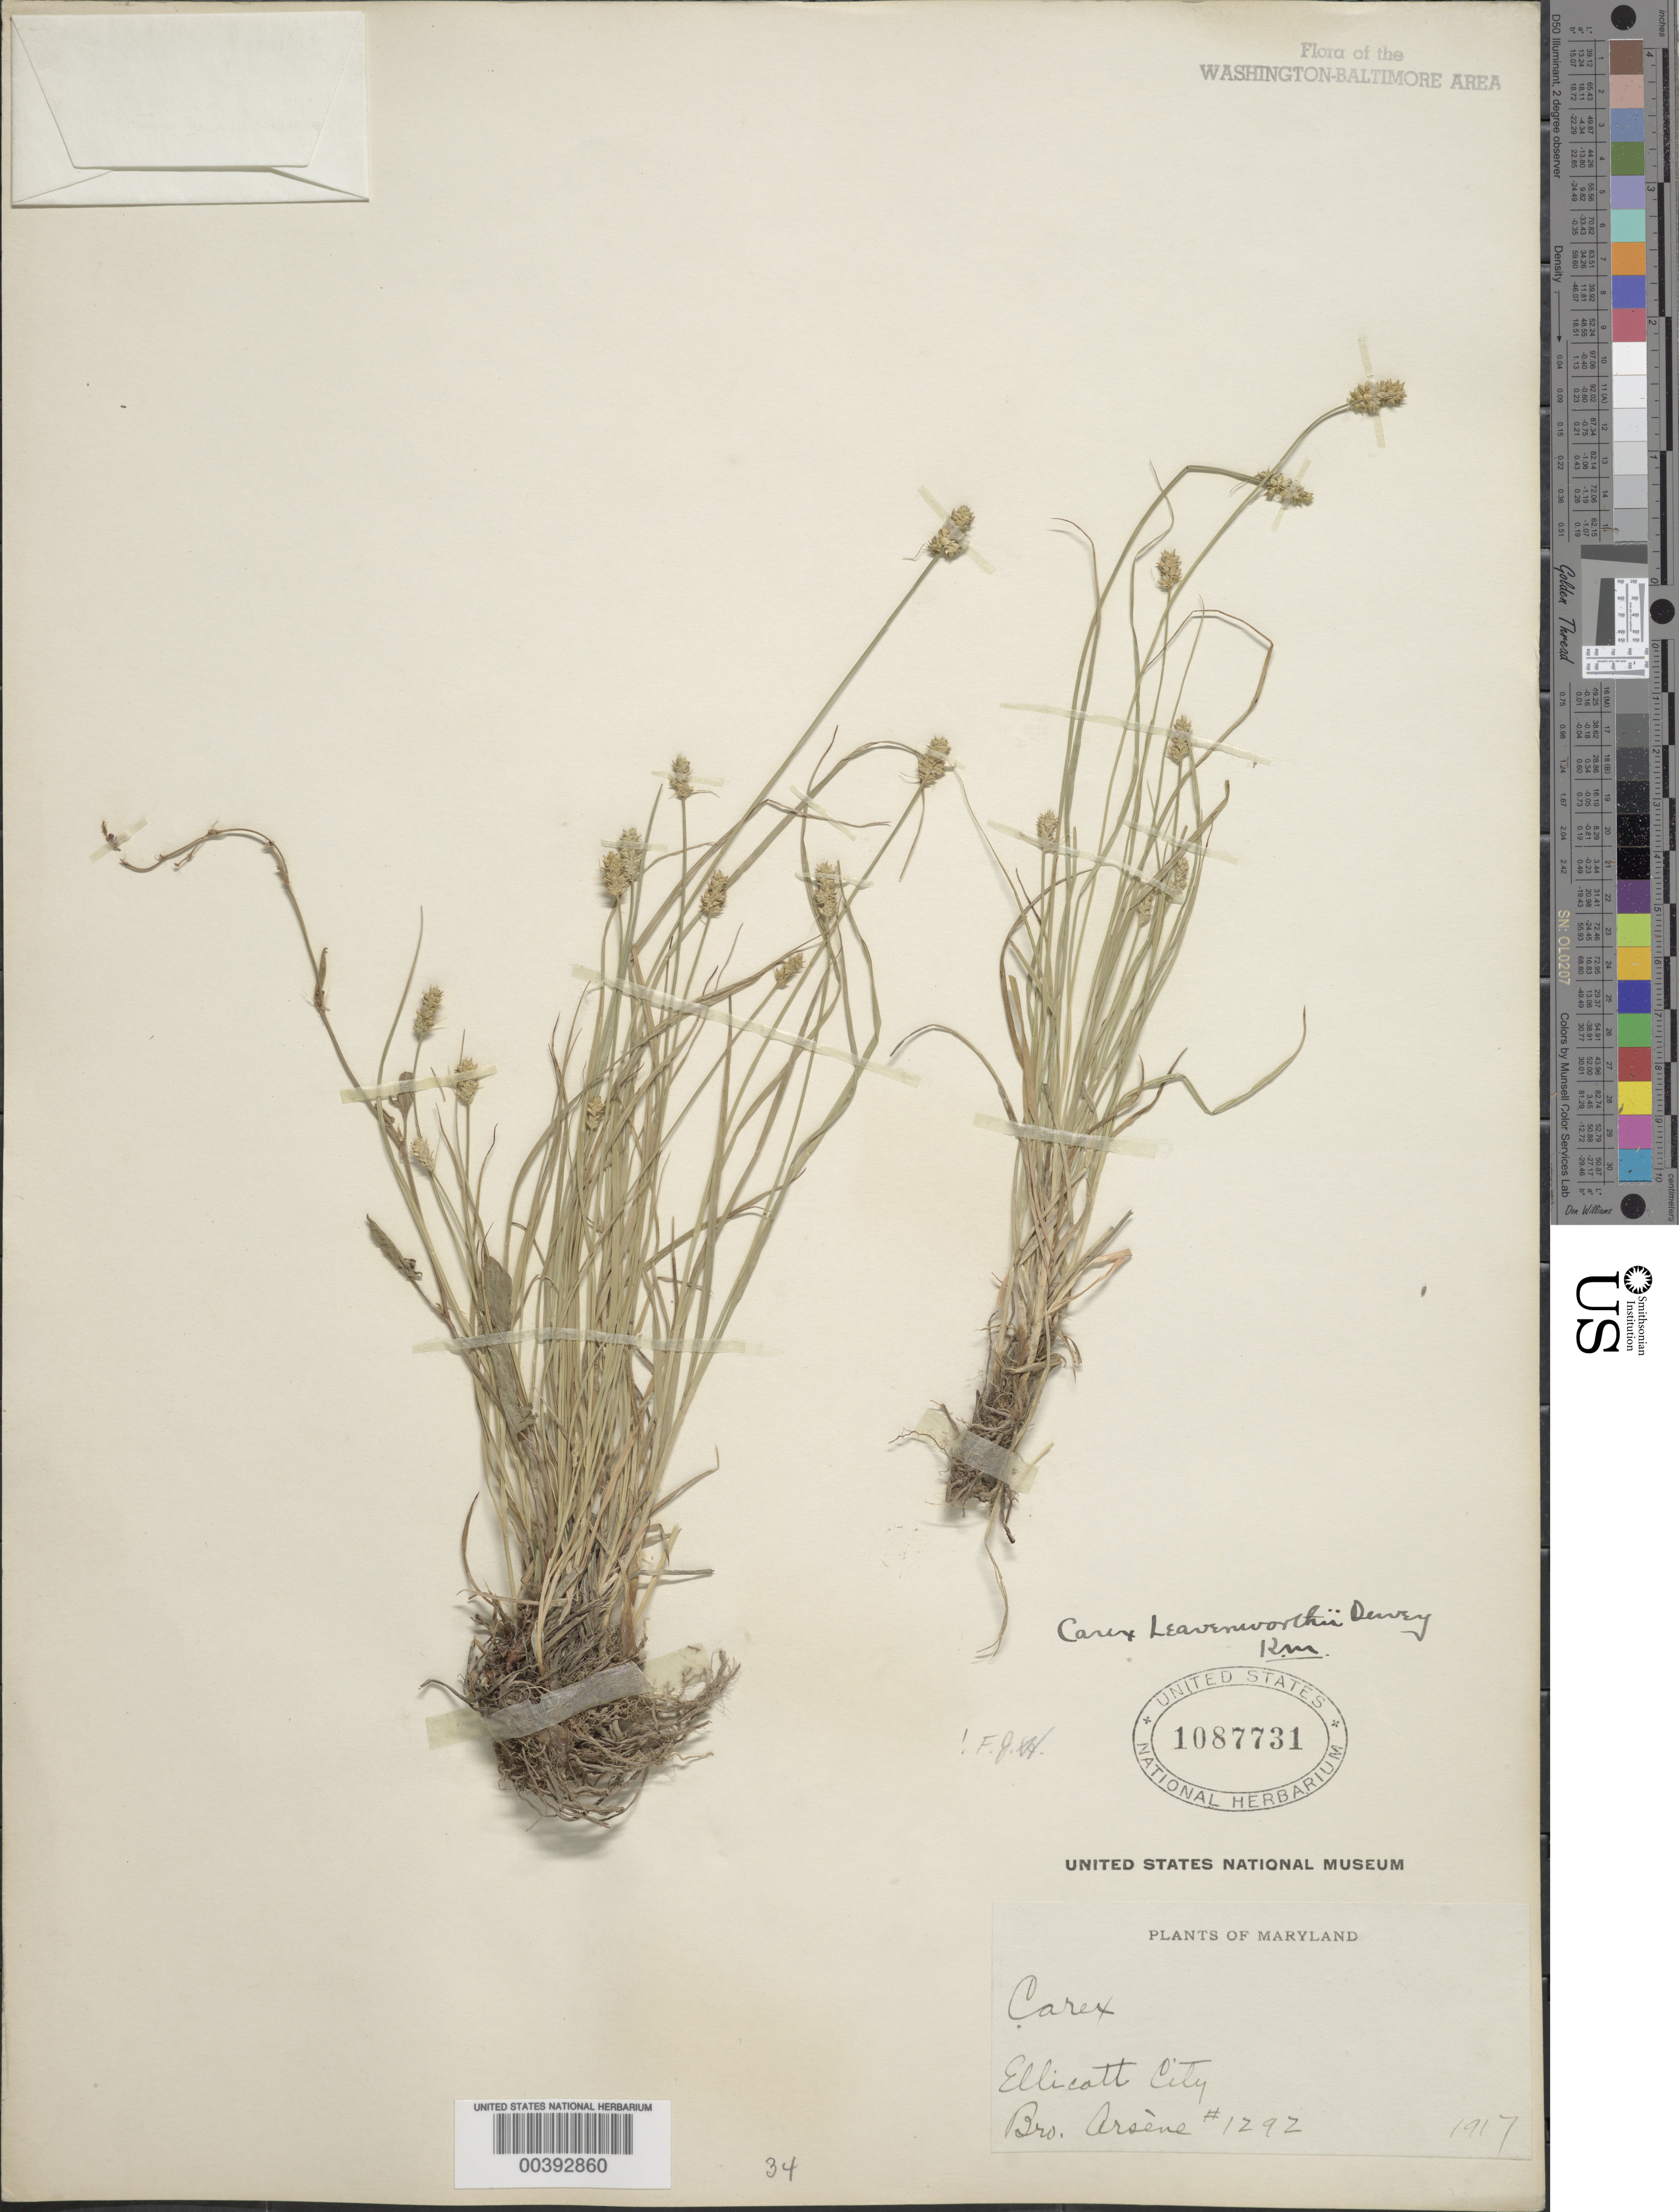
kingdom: Plantae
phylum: Tracheophyta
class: Liliopsida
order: Poales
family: Cyperaceae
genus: Carex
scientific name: Carex leavenworthii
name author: Dewey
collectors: Bro. G. Arsène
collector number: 1292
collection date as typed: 1917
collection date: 1917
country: United States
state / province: Maryland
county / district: Howard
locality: Ellicott City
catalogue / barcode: US 1087731